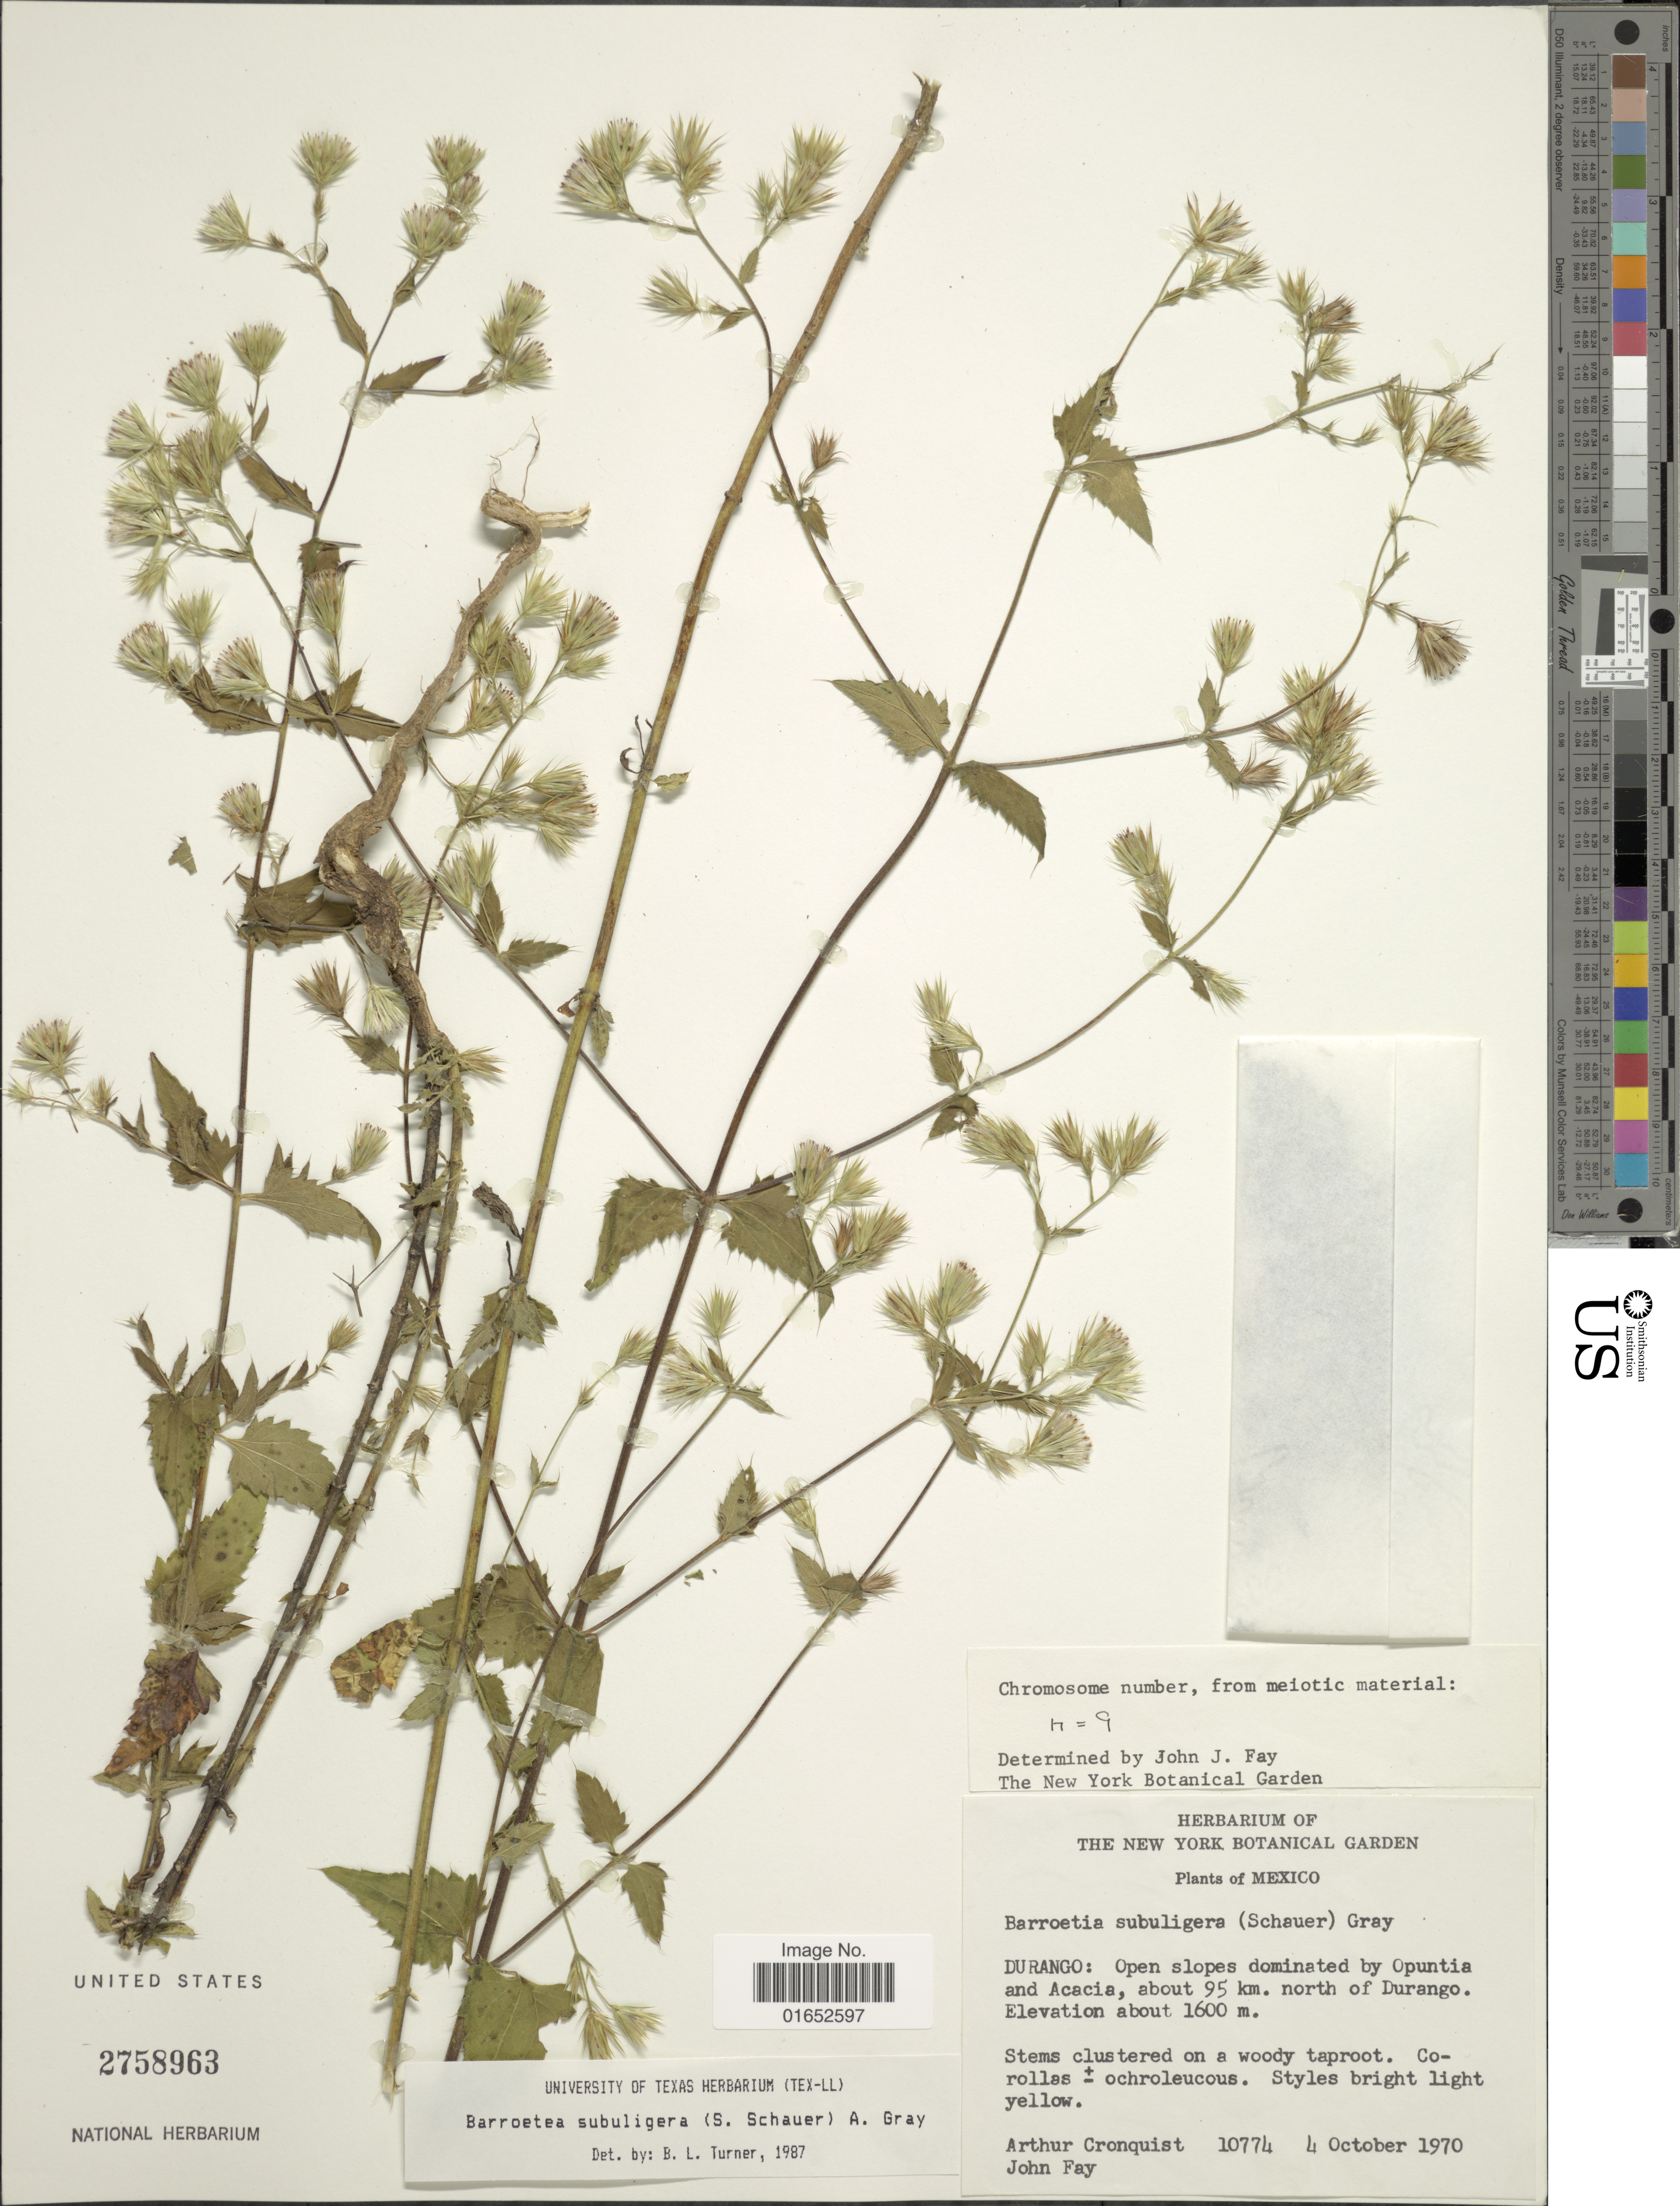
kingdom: Plantae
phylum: Tracheophyta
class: Magnoliopsida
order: Asterales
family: Asteraceae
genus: Barroetea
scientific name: Barroetea subuligera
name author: (S. Schauer) A. Gray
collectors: A. J. Cronquist & J. M. Fay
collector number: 10774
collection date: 1970-10-04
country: Mexico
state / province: Durango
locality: Open slopes dominated by Opuntia and Acacia, about 95 km. north of Durango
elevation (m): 1600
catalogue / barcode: US 2758963